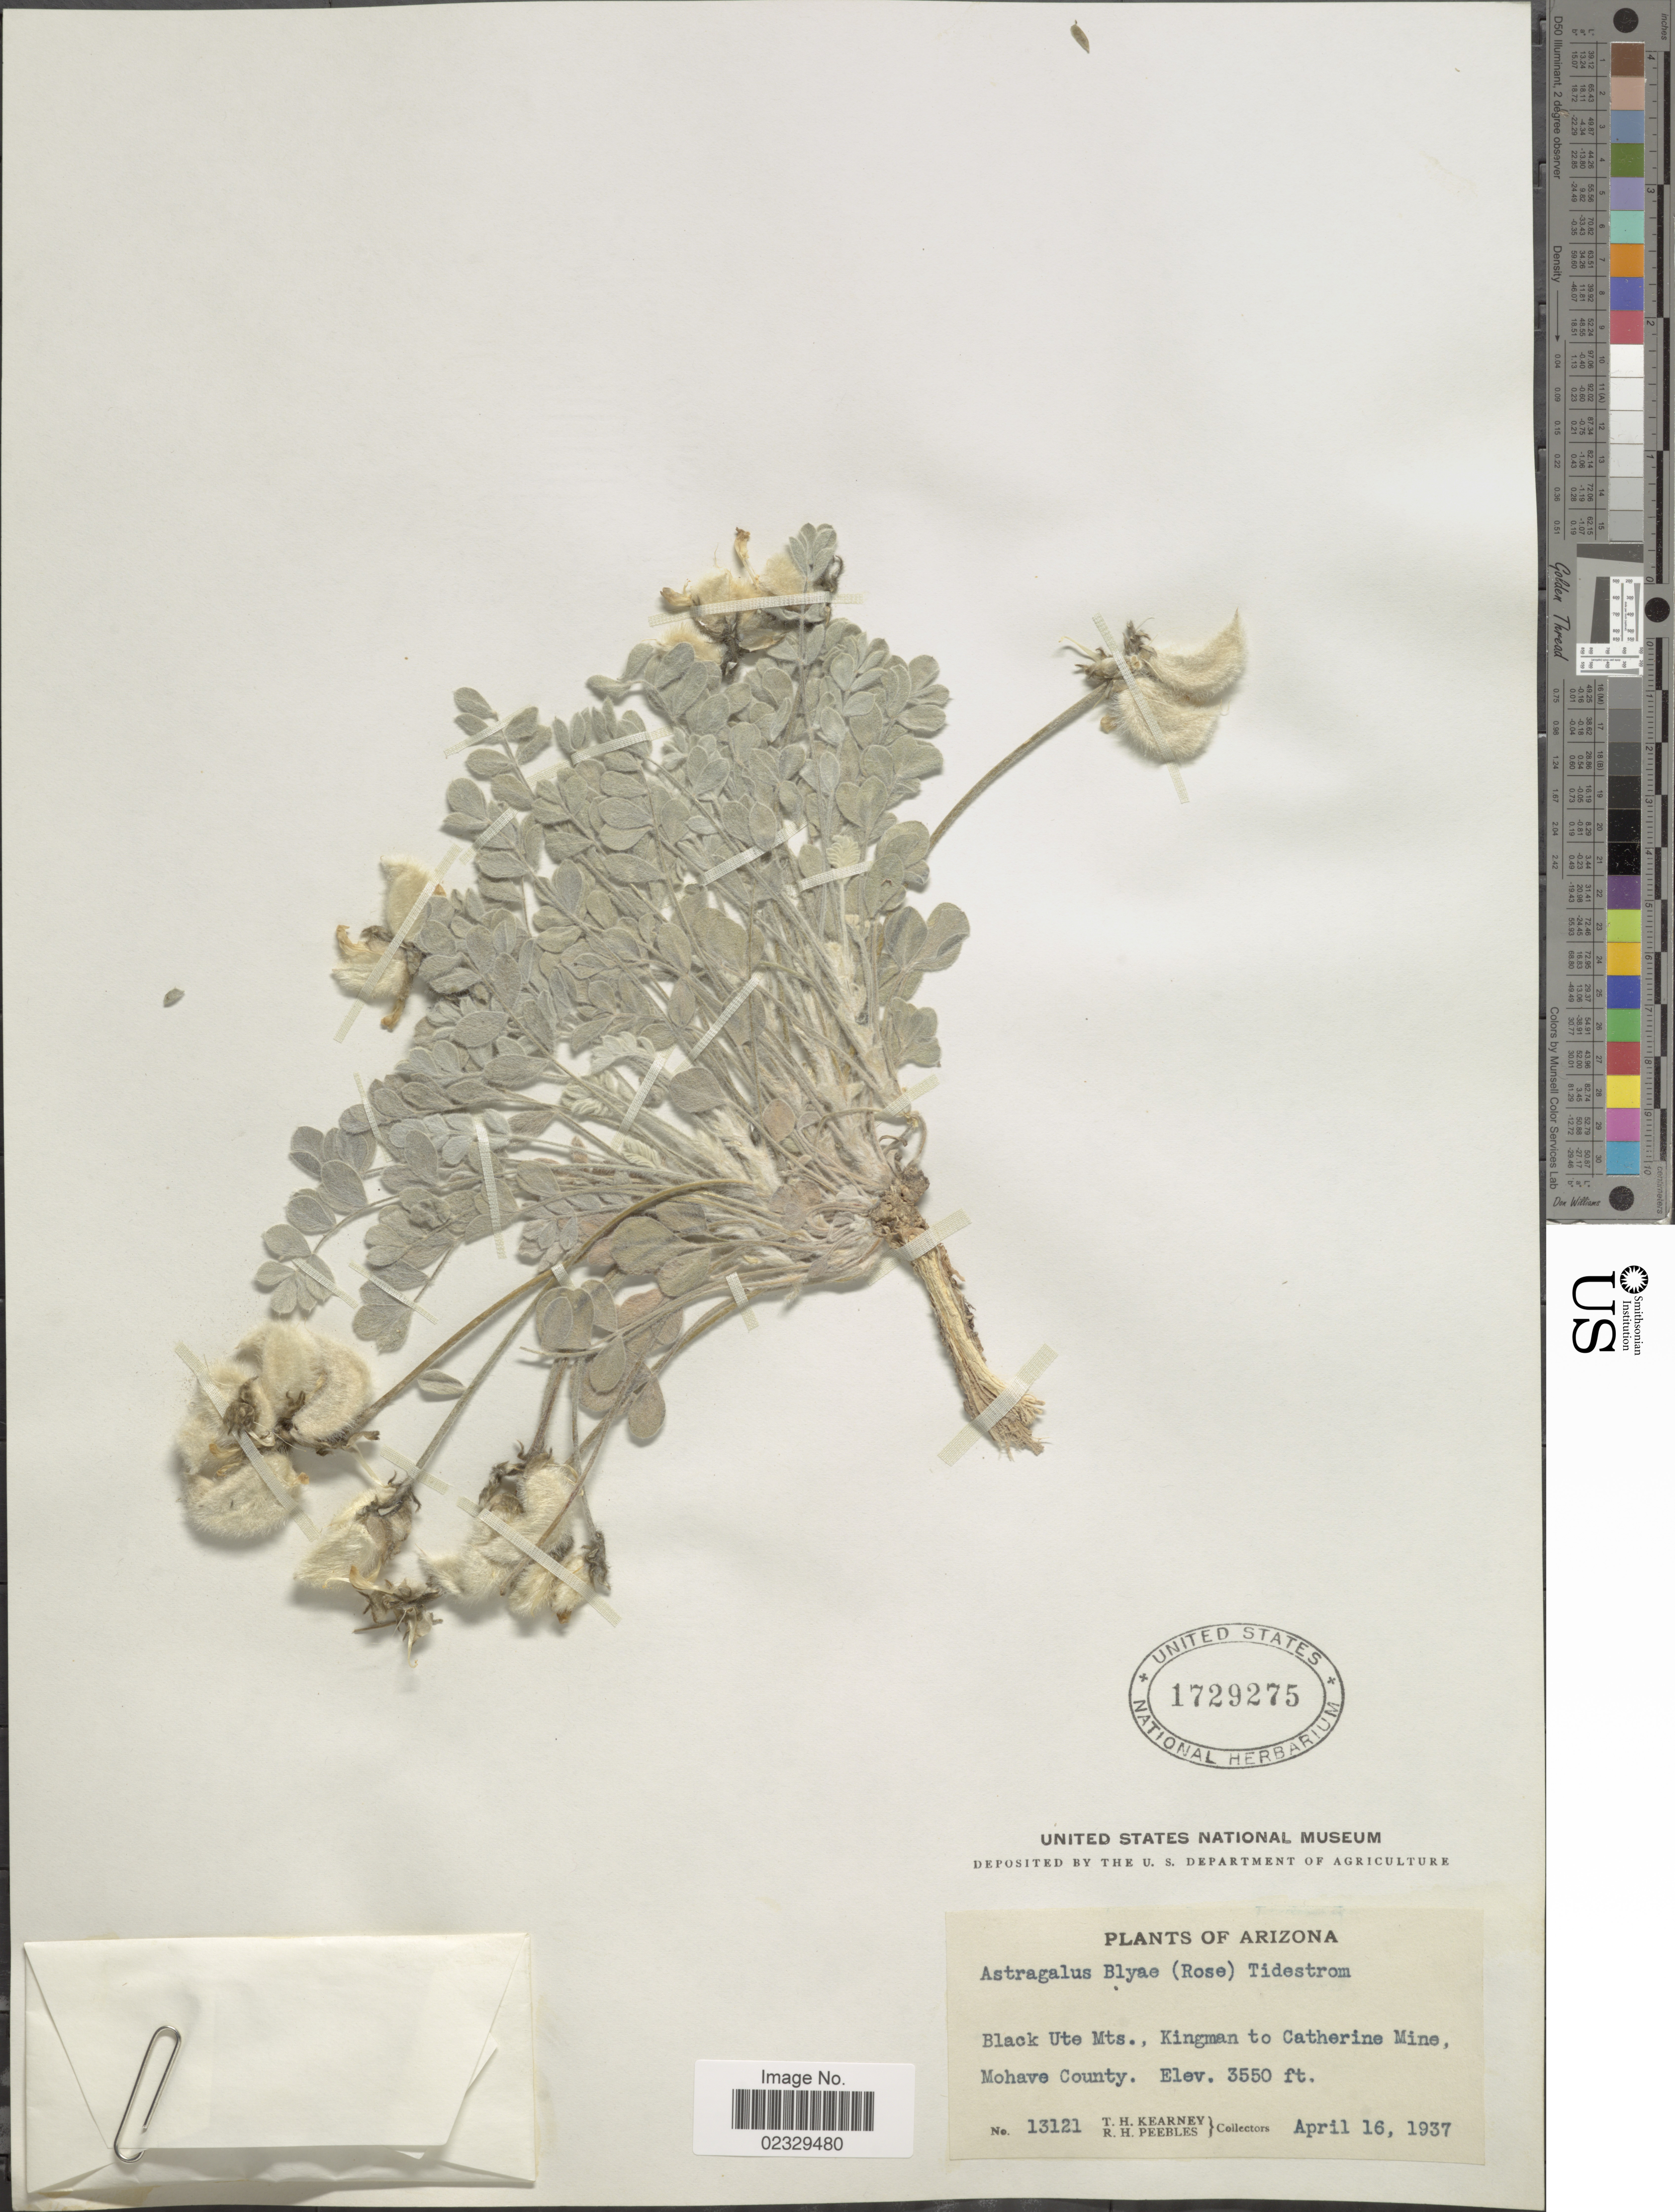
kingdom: Plantae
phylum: Tracheophyta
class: Magnoliopsida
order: Fabales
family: Fabaceae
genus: Astragalus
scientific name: Astragalus blyae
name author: (Rose & Rydb.) Tidestr.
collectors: T. H. Kearney & R. H. Peebles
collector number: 13121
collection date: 1937-04-16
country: United States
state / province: Arizona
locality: Black Ute Mts., Kingman to Catherine Mine, Mohave County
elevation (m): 1082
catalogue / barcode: US 1729275